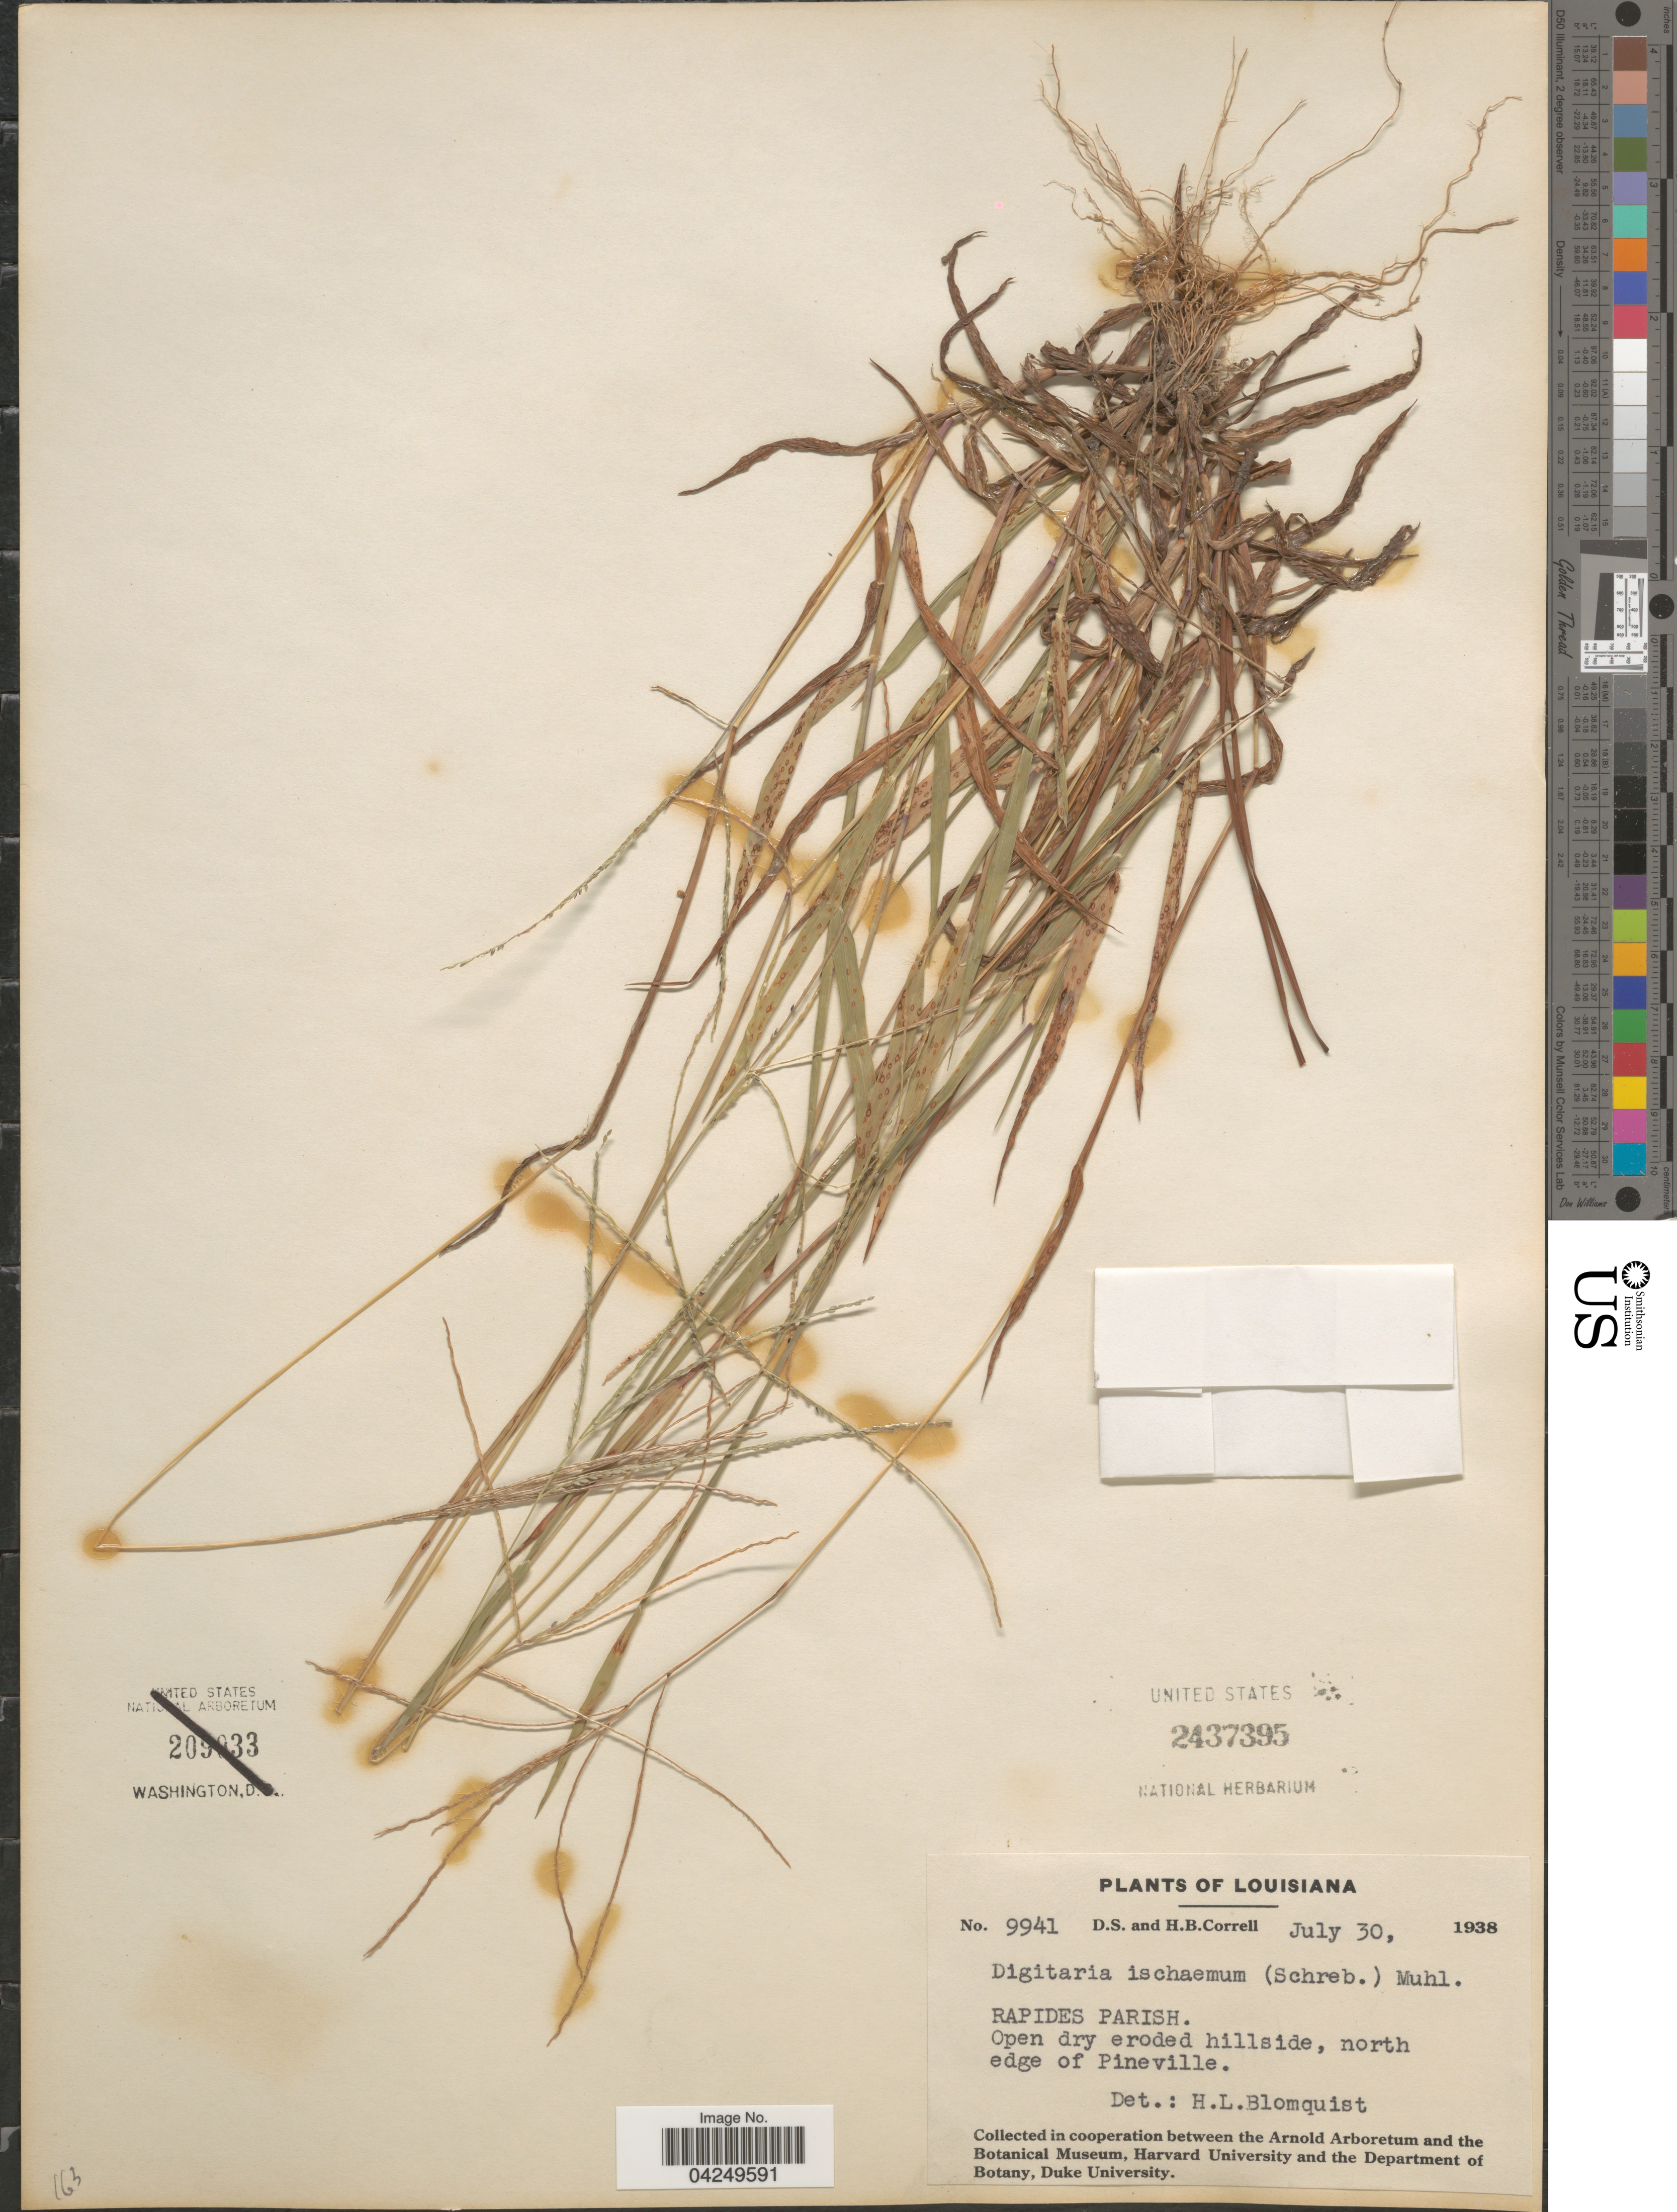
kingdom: Plantae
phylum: Tracheophyta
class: Liliopsida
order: Poales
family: Poaceae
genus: Digitaria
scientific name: Digitaria ischaemum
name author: (Schreber) Schreber ex Muhl.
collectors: D. S. Correll & H. Correll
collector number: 9941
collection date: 1938-07-30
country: United States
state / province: Louisiana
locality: Rapides Parish. Open dry eroded hillside, north of Pineville.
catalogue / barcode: US 2437395